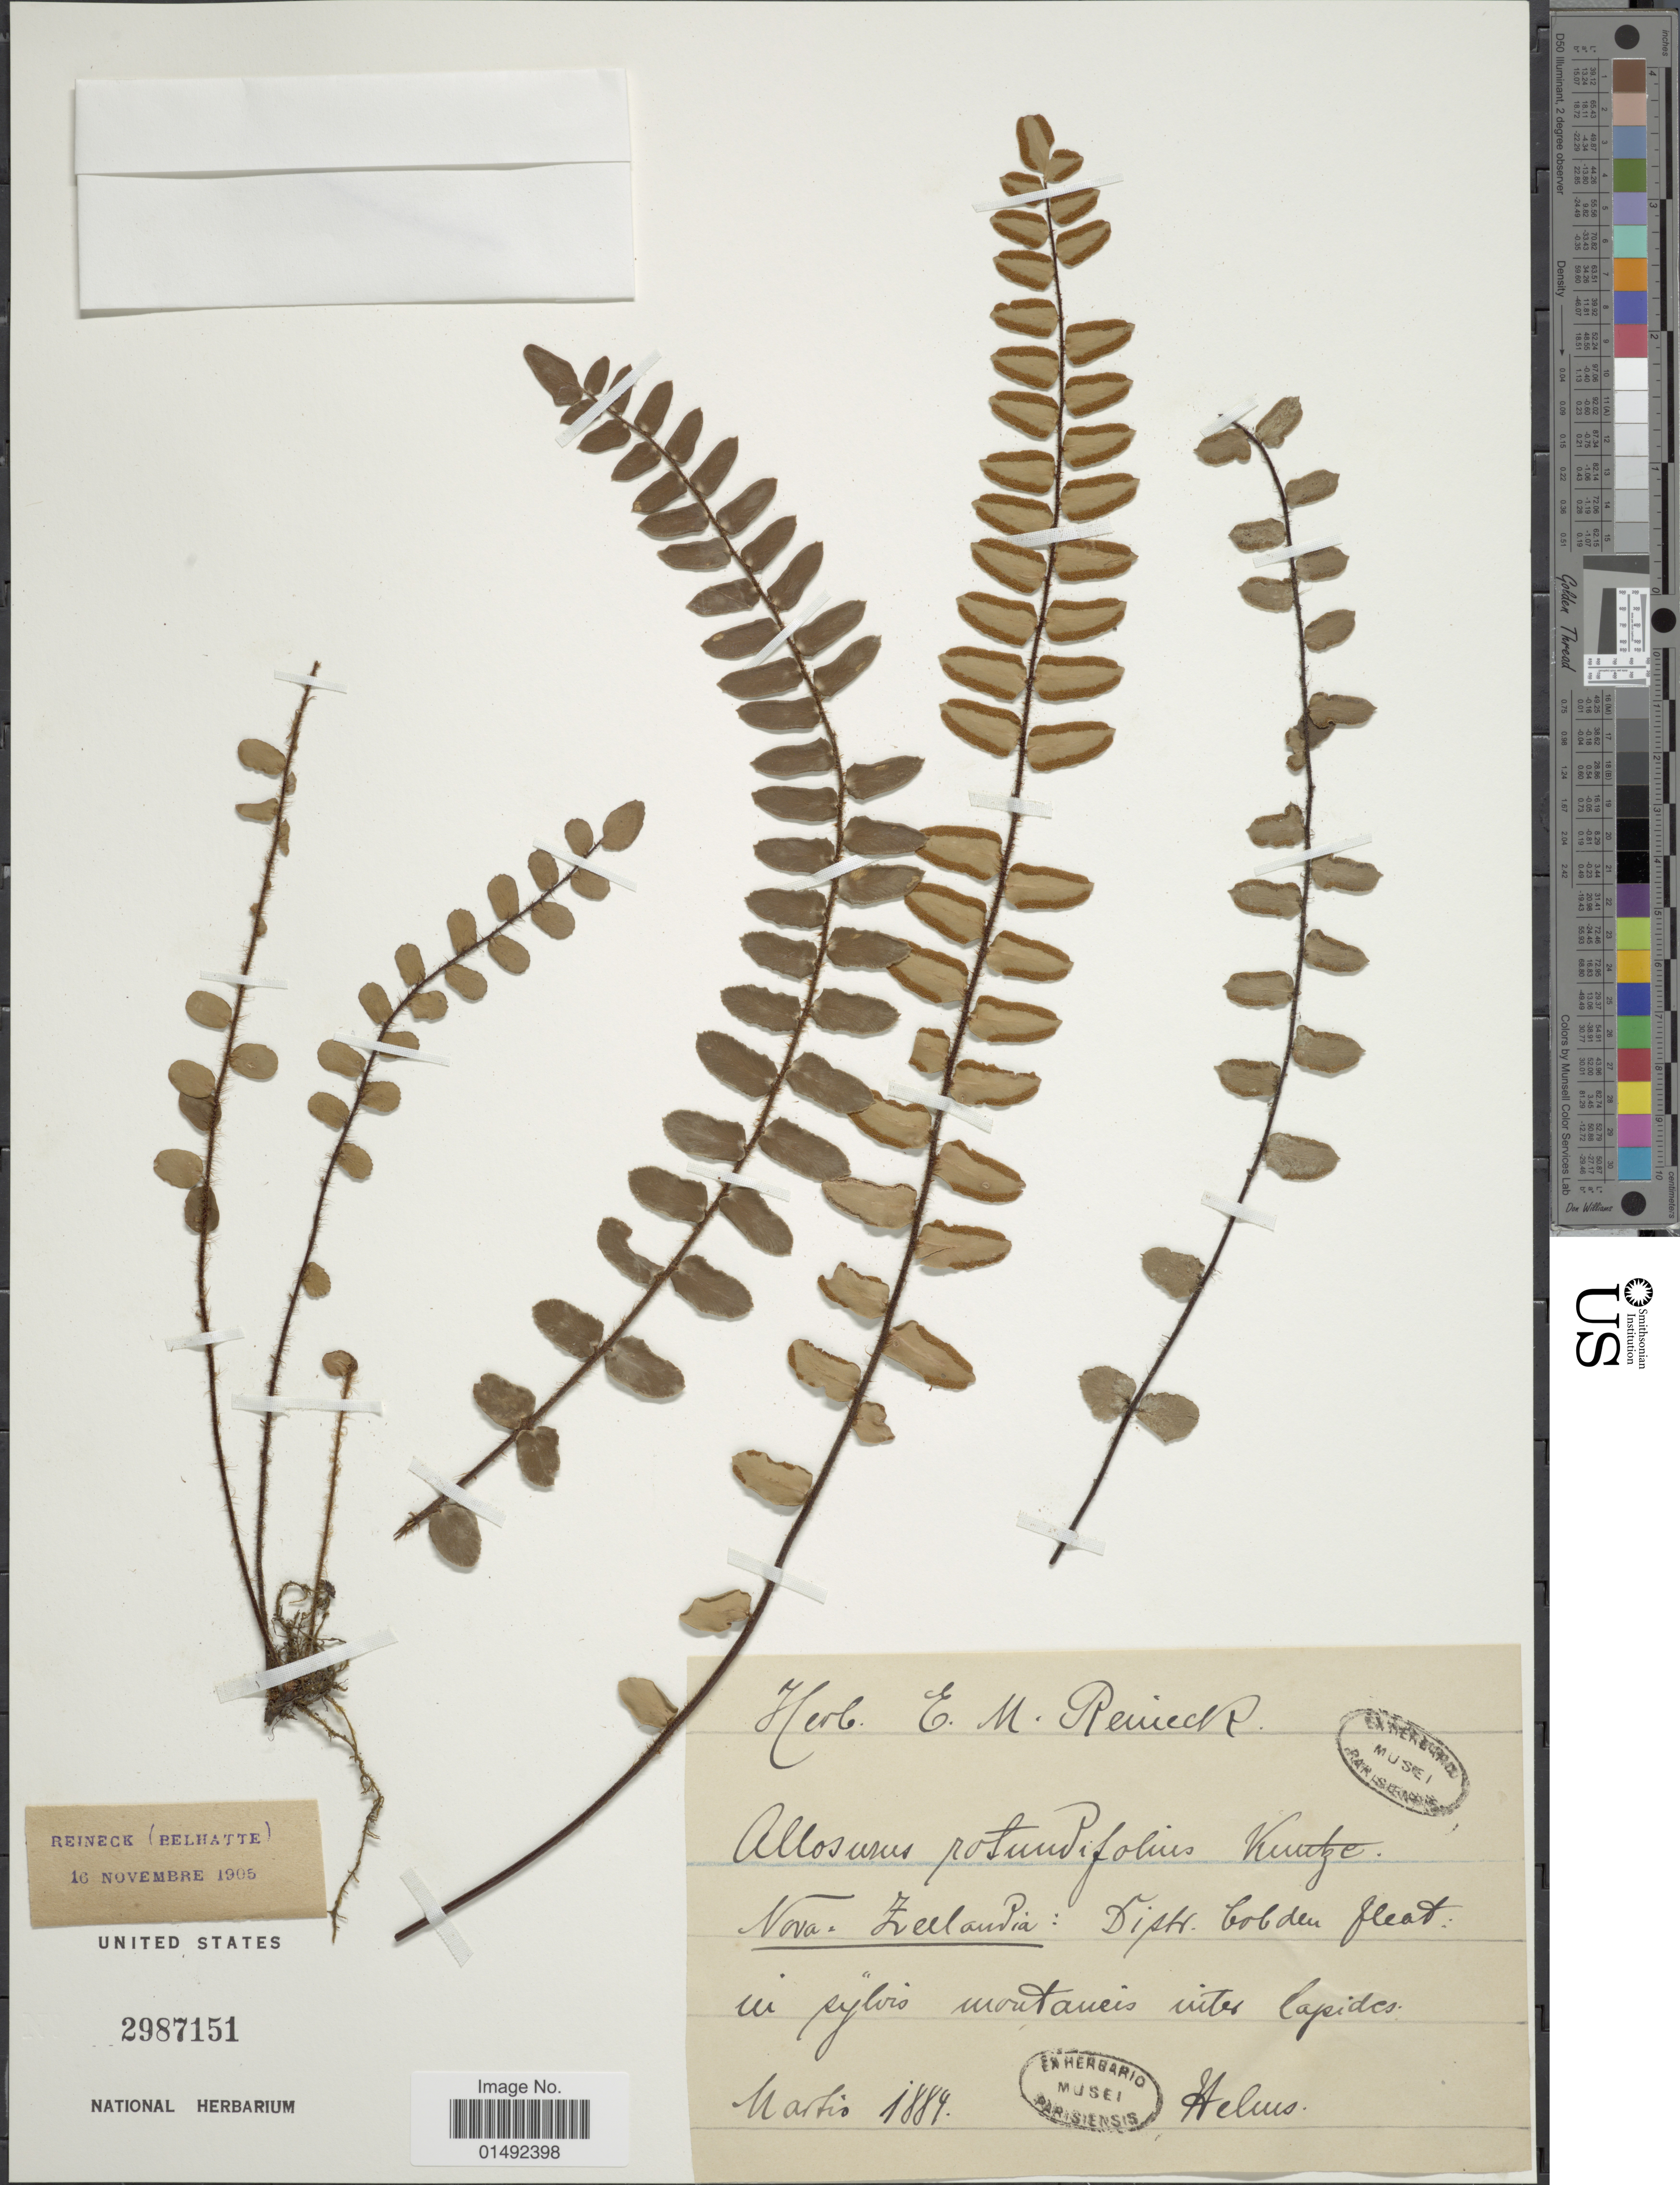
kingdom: Plantae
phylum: Tracheophyta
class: Polypodiopsida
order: Polypodiales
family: Pteridaceae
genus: Pellaea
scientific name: Pellaea rotundifolia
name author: Hook.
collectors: Helms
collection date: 1889-03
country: New Zealand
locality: Distr Cobden flat in sylvis montaneis inter lapides [interpreted]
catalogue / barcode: US 2987151